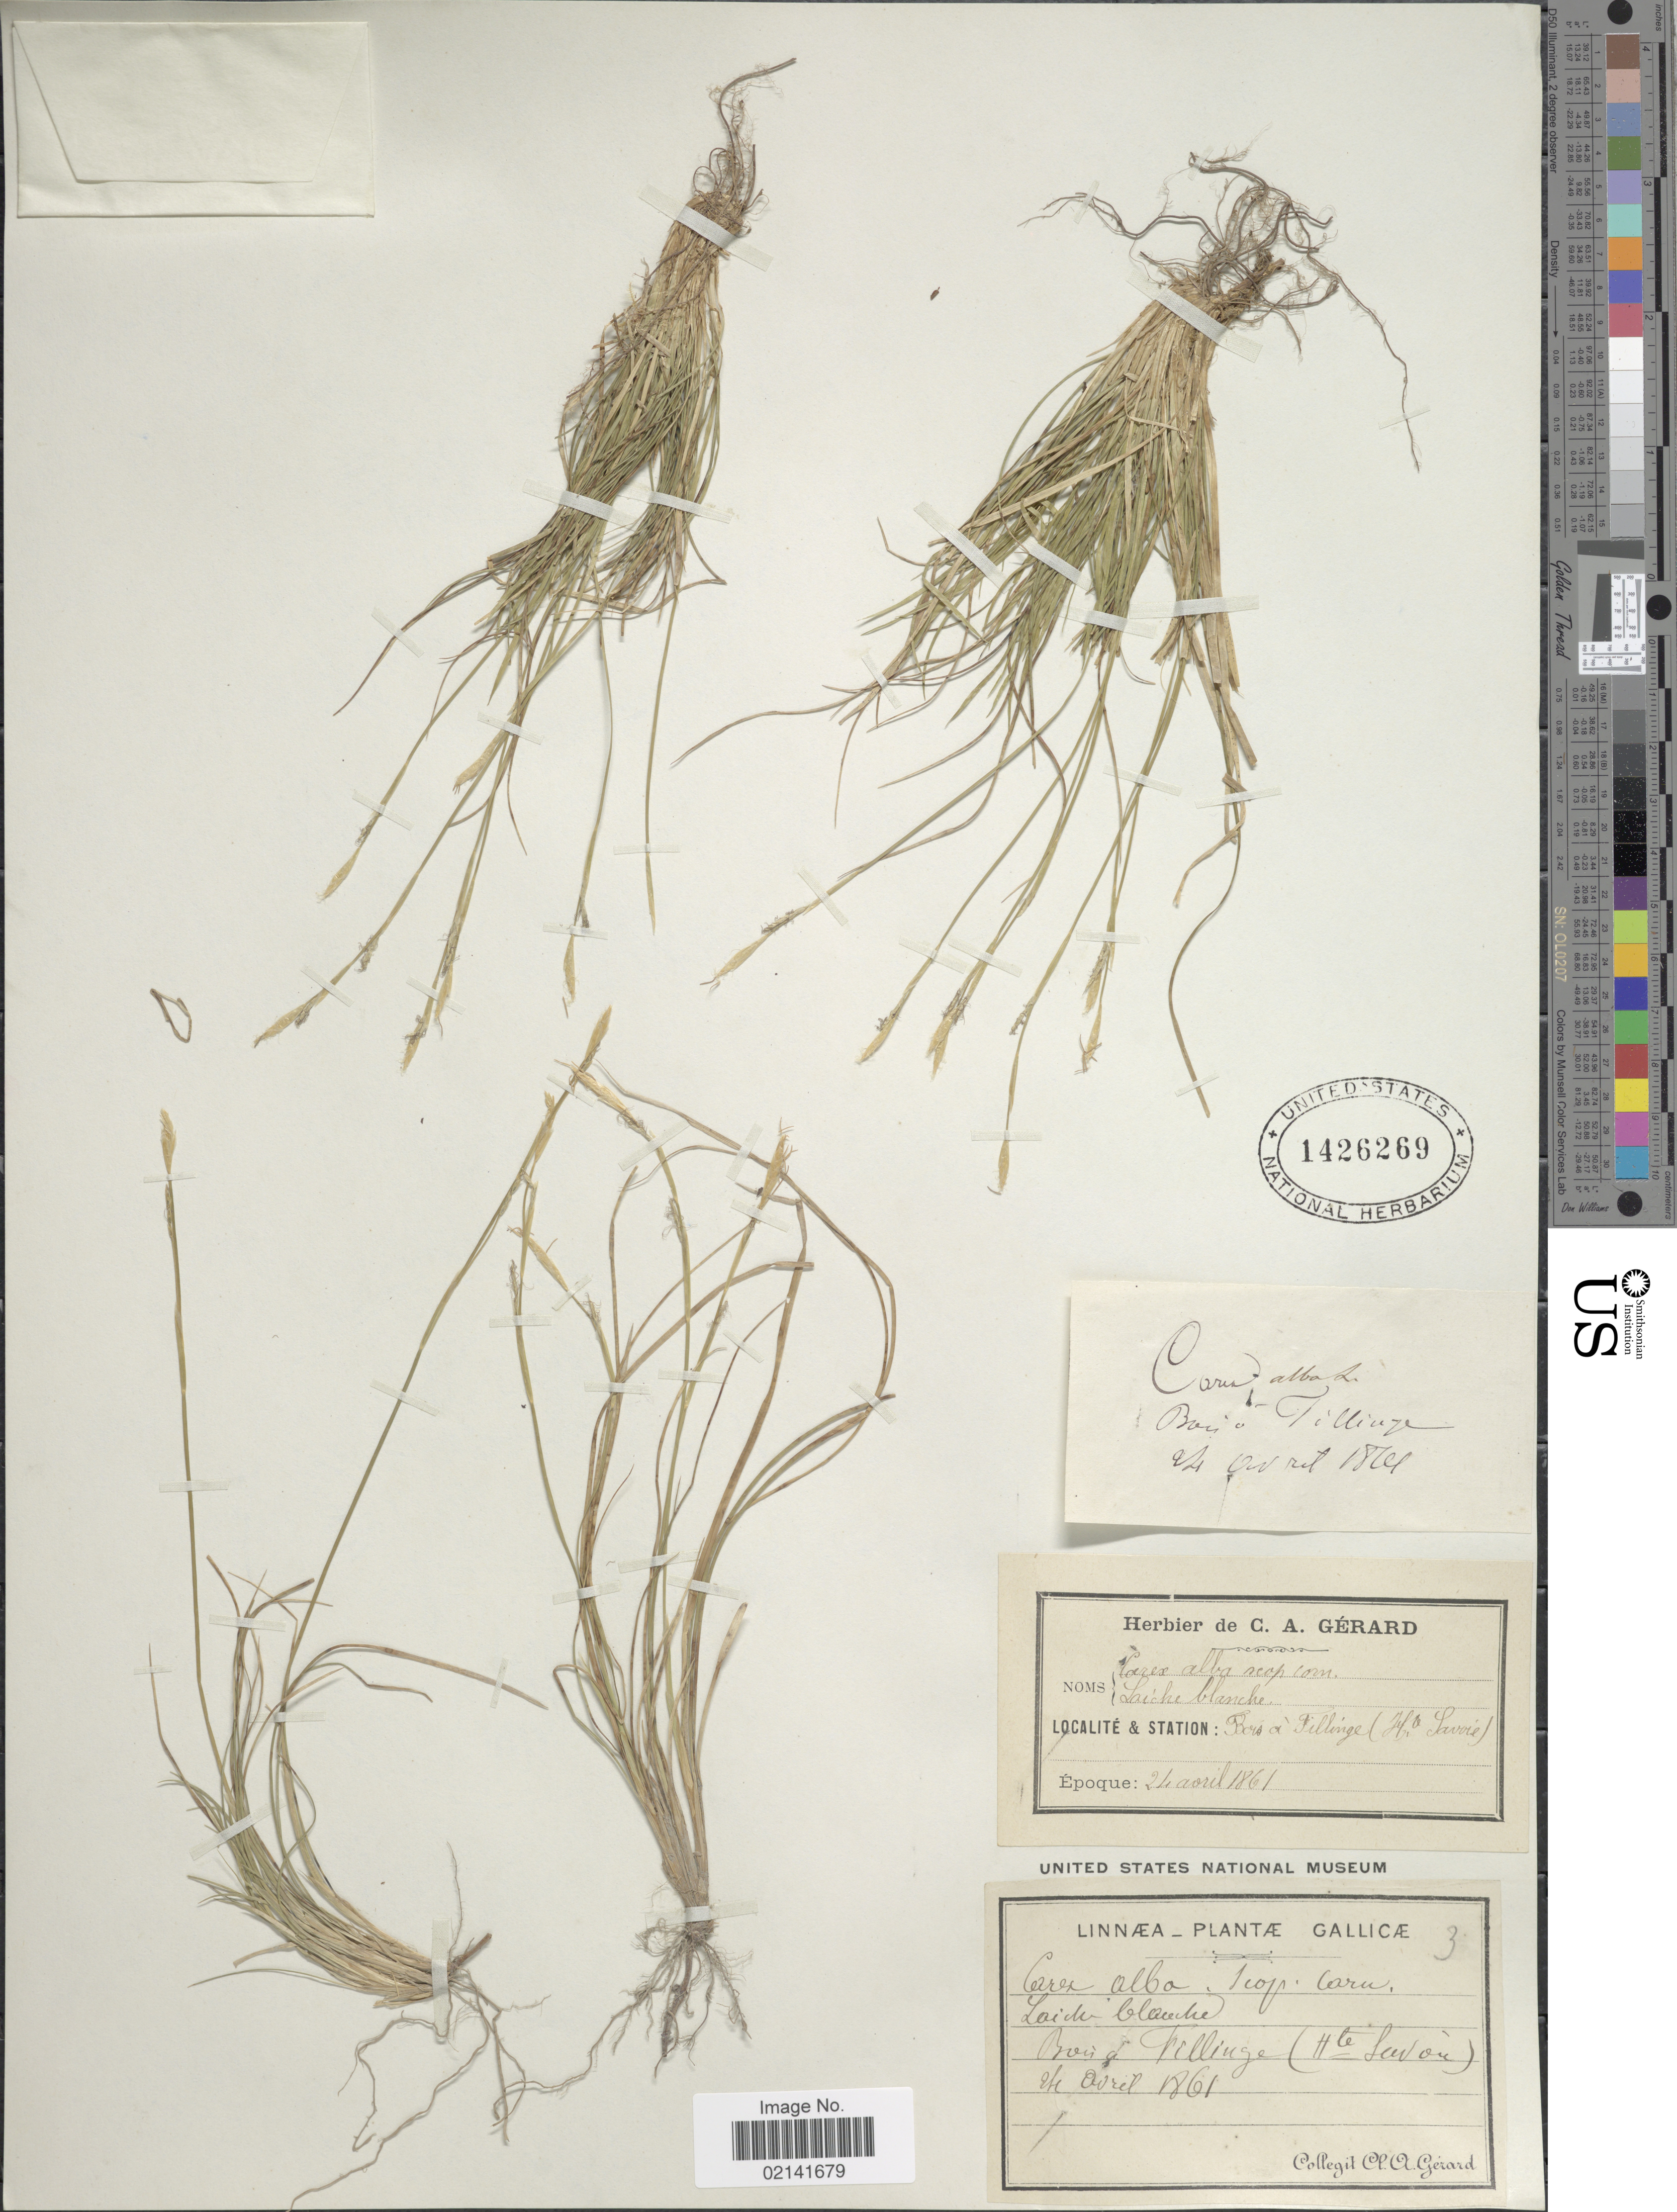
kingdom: Plantae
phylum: Tracheophyta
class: Liliopsida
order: Poales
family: Cyperaceae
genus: Carex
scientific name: Carex alba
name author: Scop.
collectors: C. Gerard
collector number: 3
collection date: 1861-04-24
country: France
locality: Bois de Fillinge, (Juf te Savoie) [interpreted]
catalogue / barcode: US 1426269